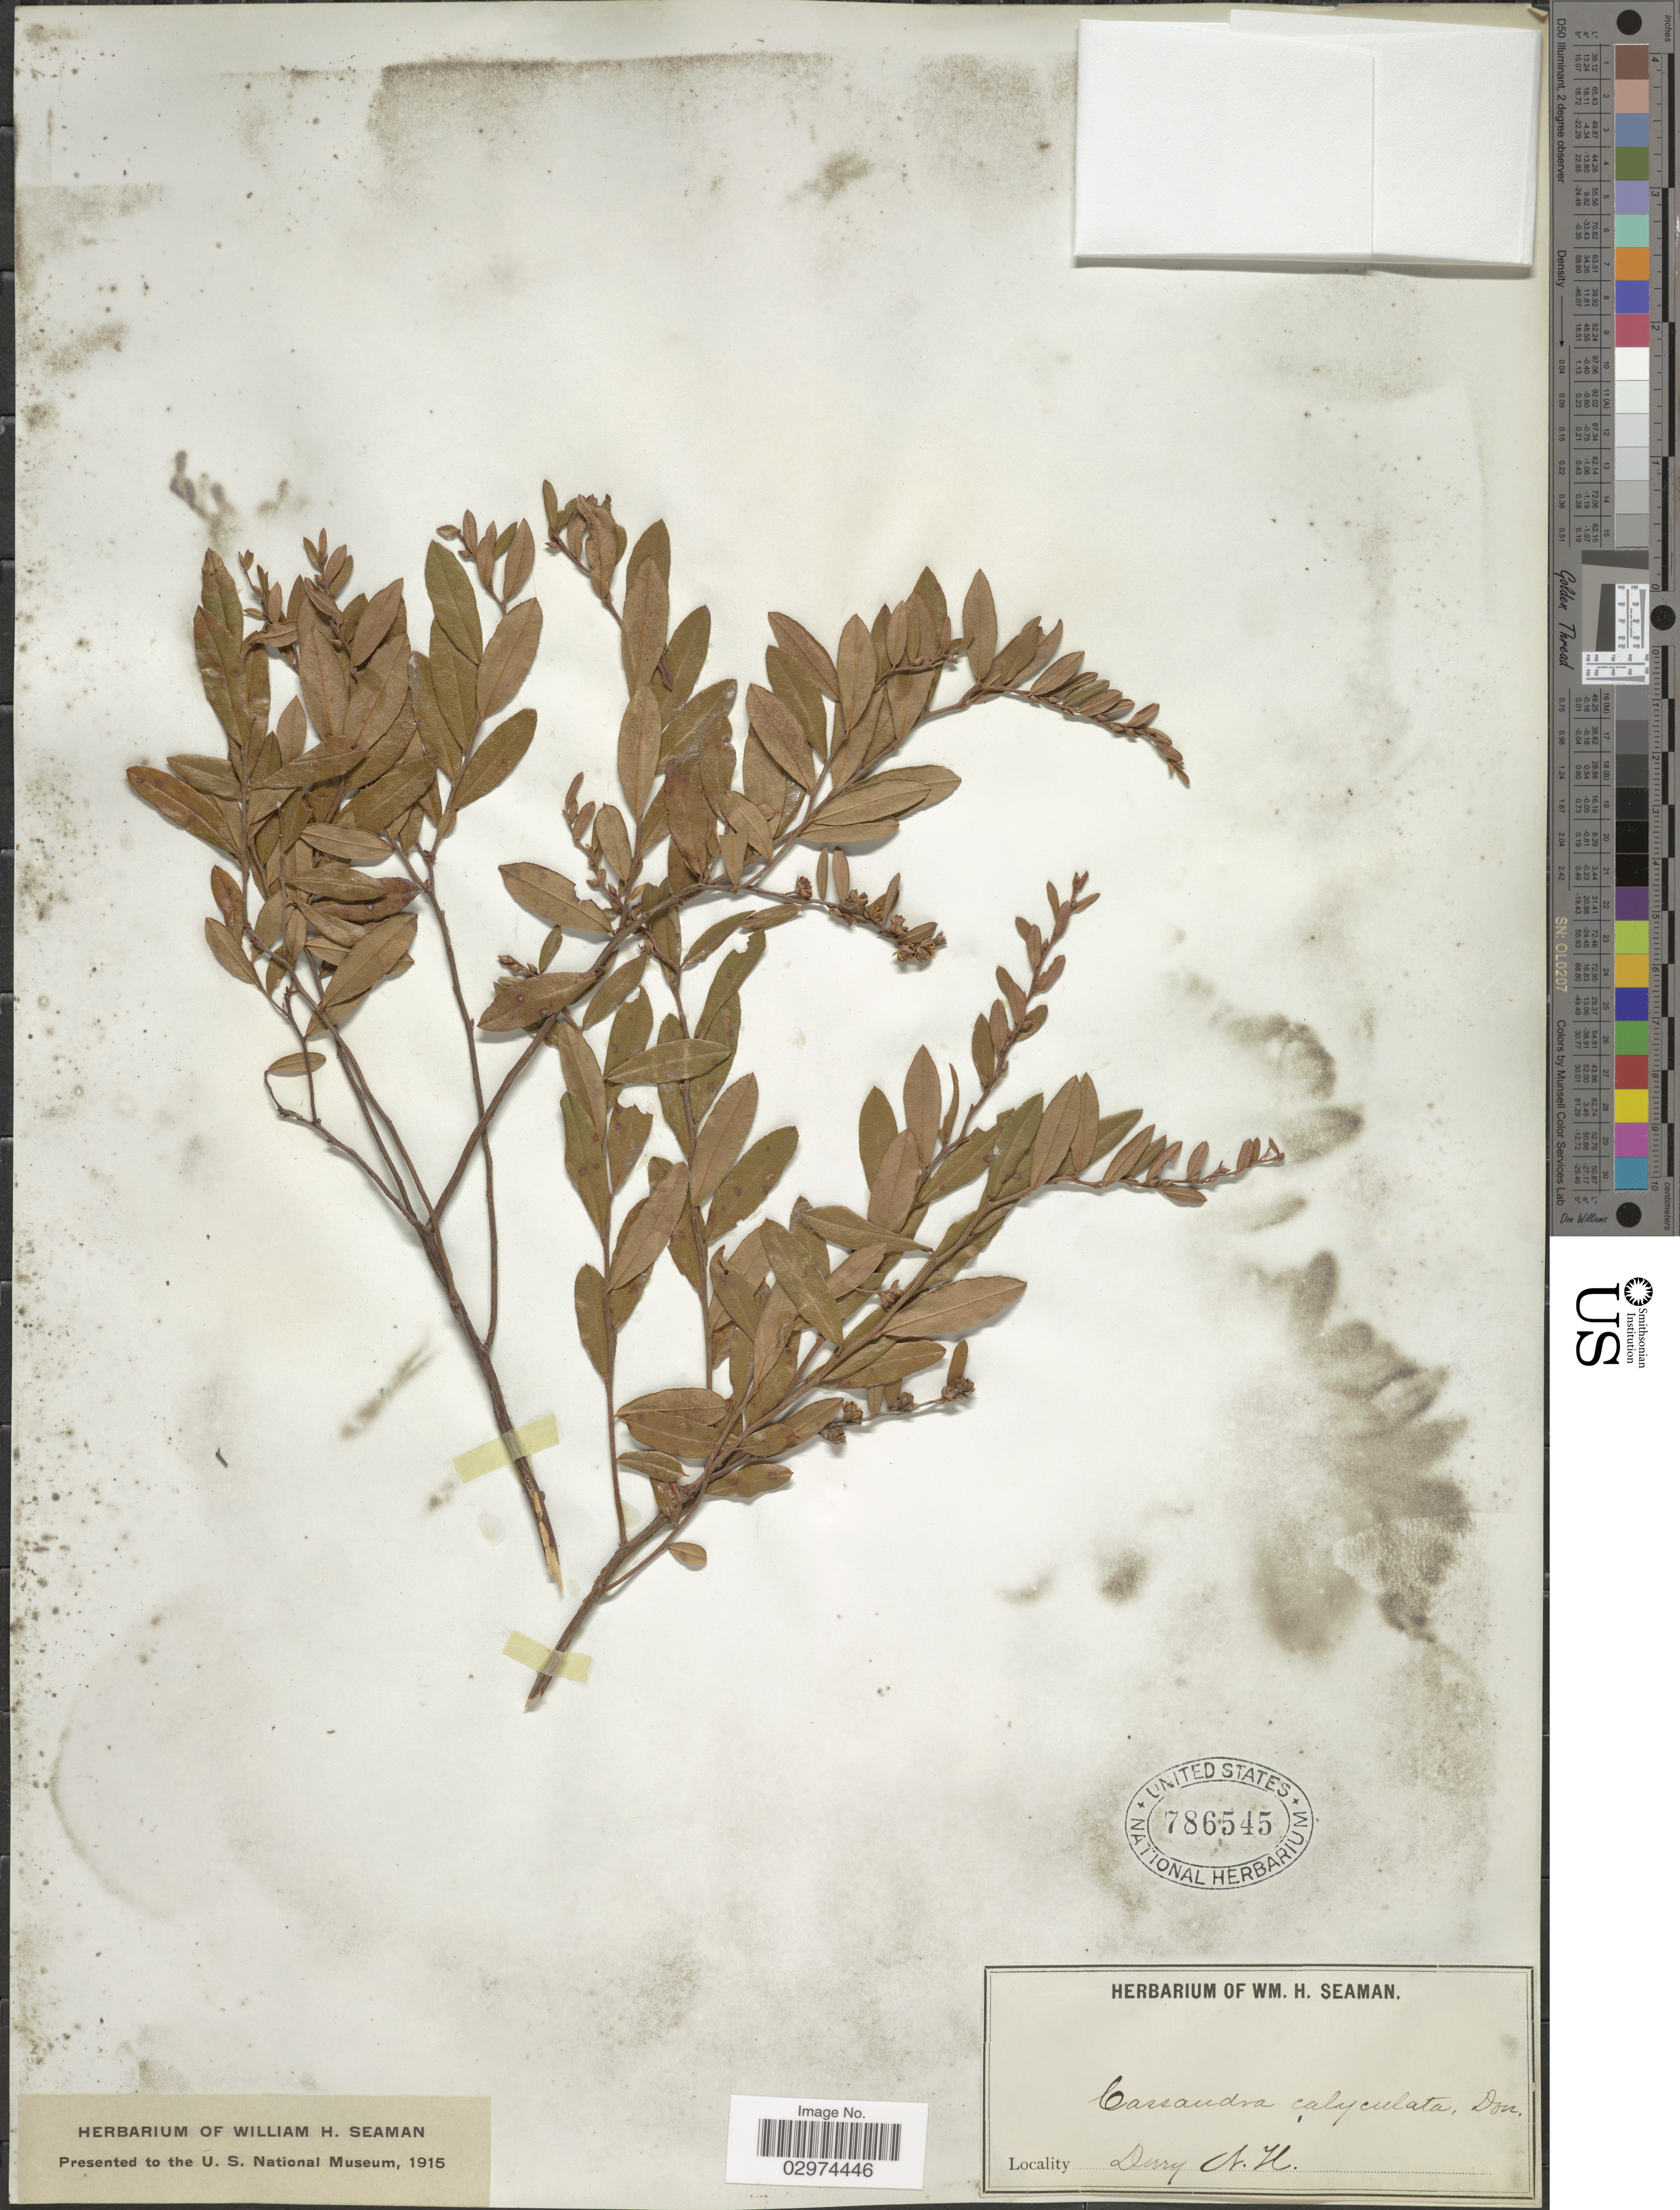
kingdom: Plantae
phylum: Tracheophyta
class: Magnoliopsida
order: Ericales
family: Ericaceae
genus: Chamaedaphne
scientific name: Chamaedaphne calyculata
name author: (L.) Moench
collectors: Ex herb. W. H. Seaman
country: United States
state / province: New Hampshire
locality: Derry.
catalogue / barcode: US 786545